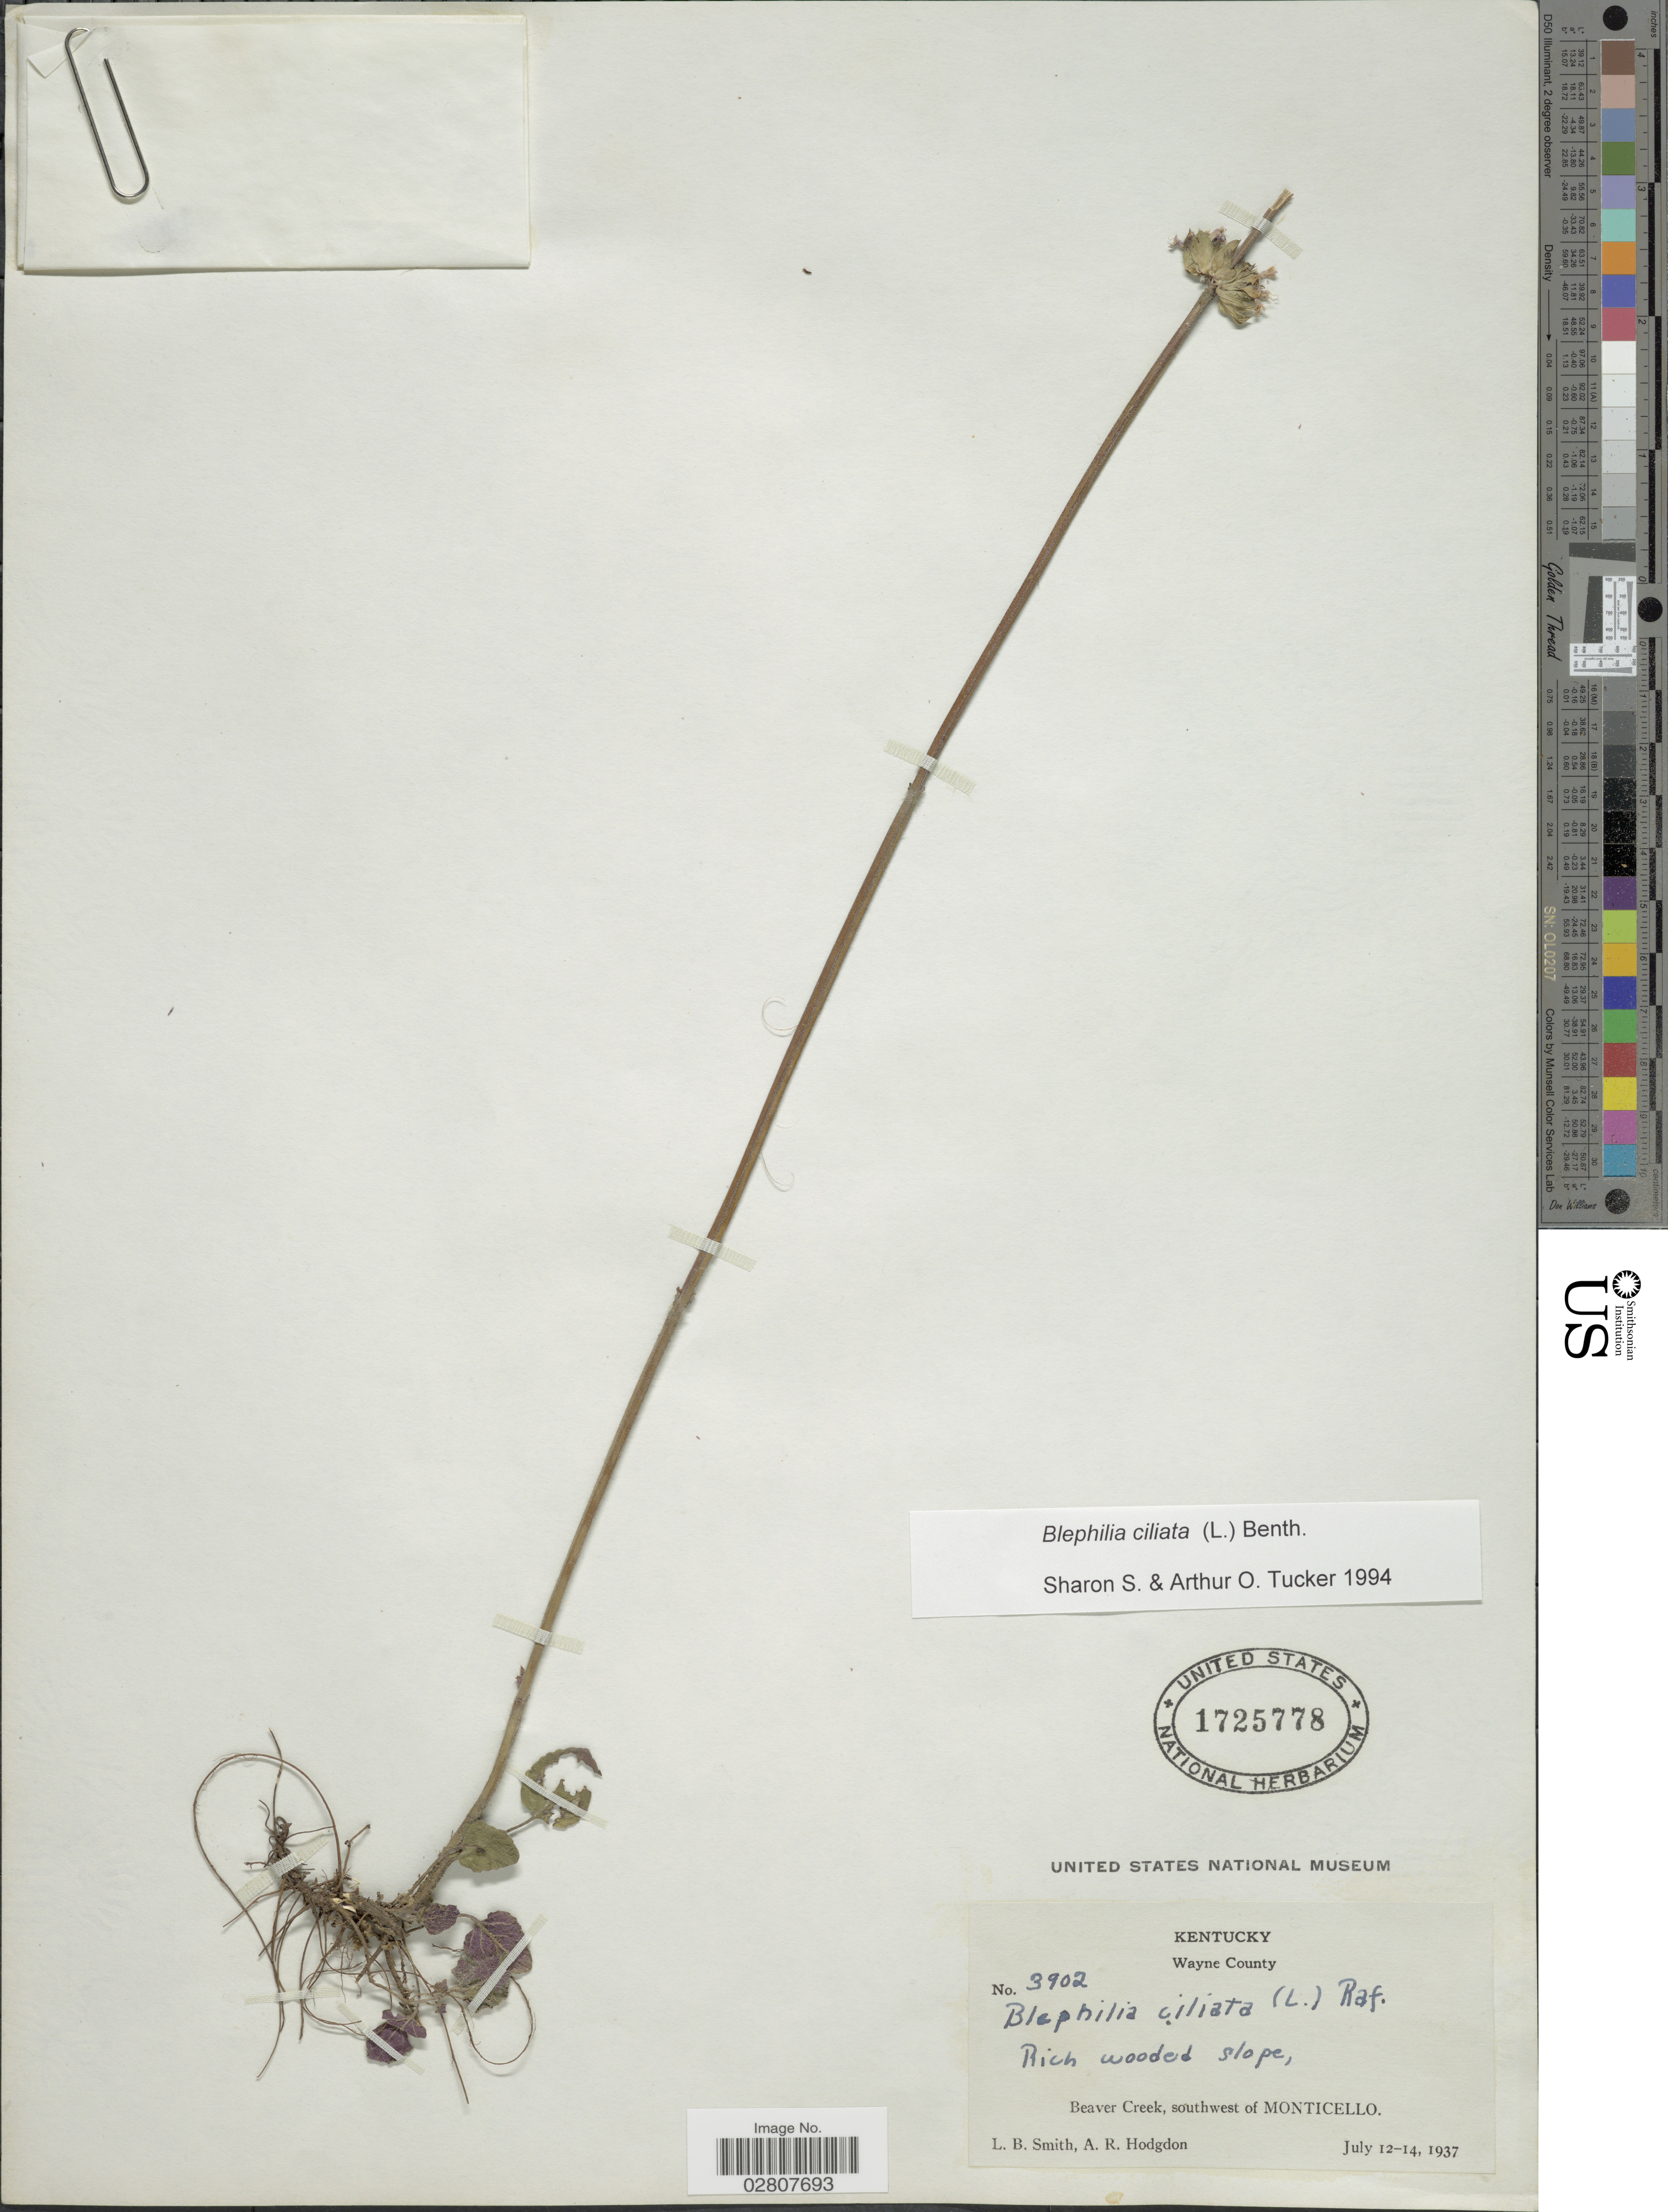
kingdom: Plantae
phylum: Tracheophyta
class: Magnoliopsida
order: Lamiales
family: Lamiaceae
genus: Blephilia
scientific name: Blephilia ciliata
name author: (L.) Raf. ex Benth.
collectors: L. Smith & A. R. Hodgdon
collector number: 3902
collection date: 1937-07-12/1937-07-14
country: United States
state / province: Kentucky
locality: Wayne County. Beaver Creek, southwest of Monticello.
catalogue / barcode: US 1725778